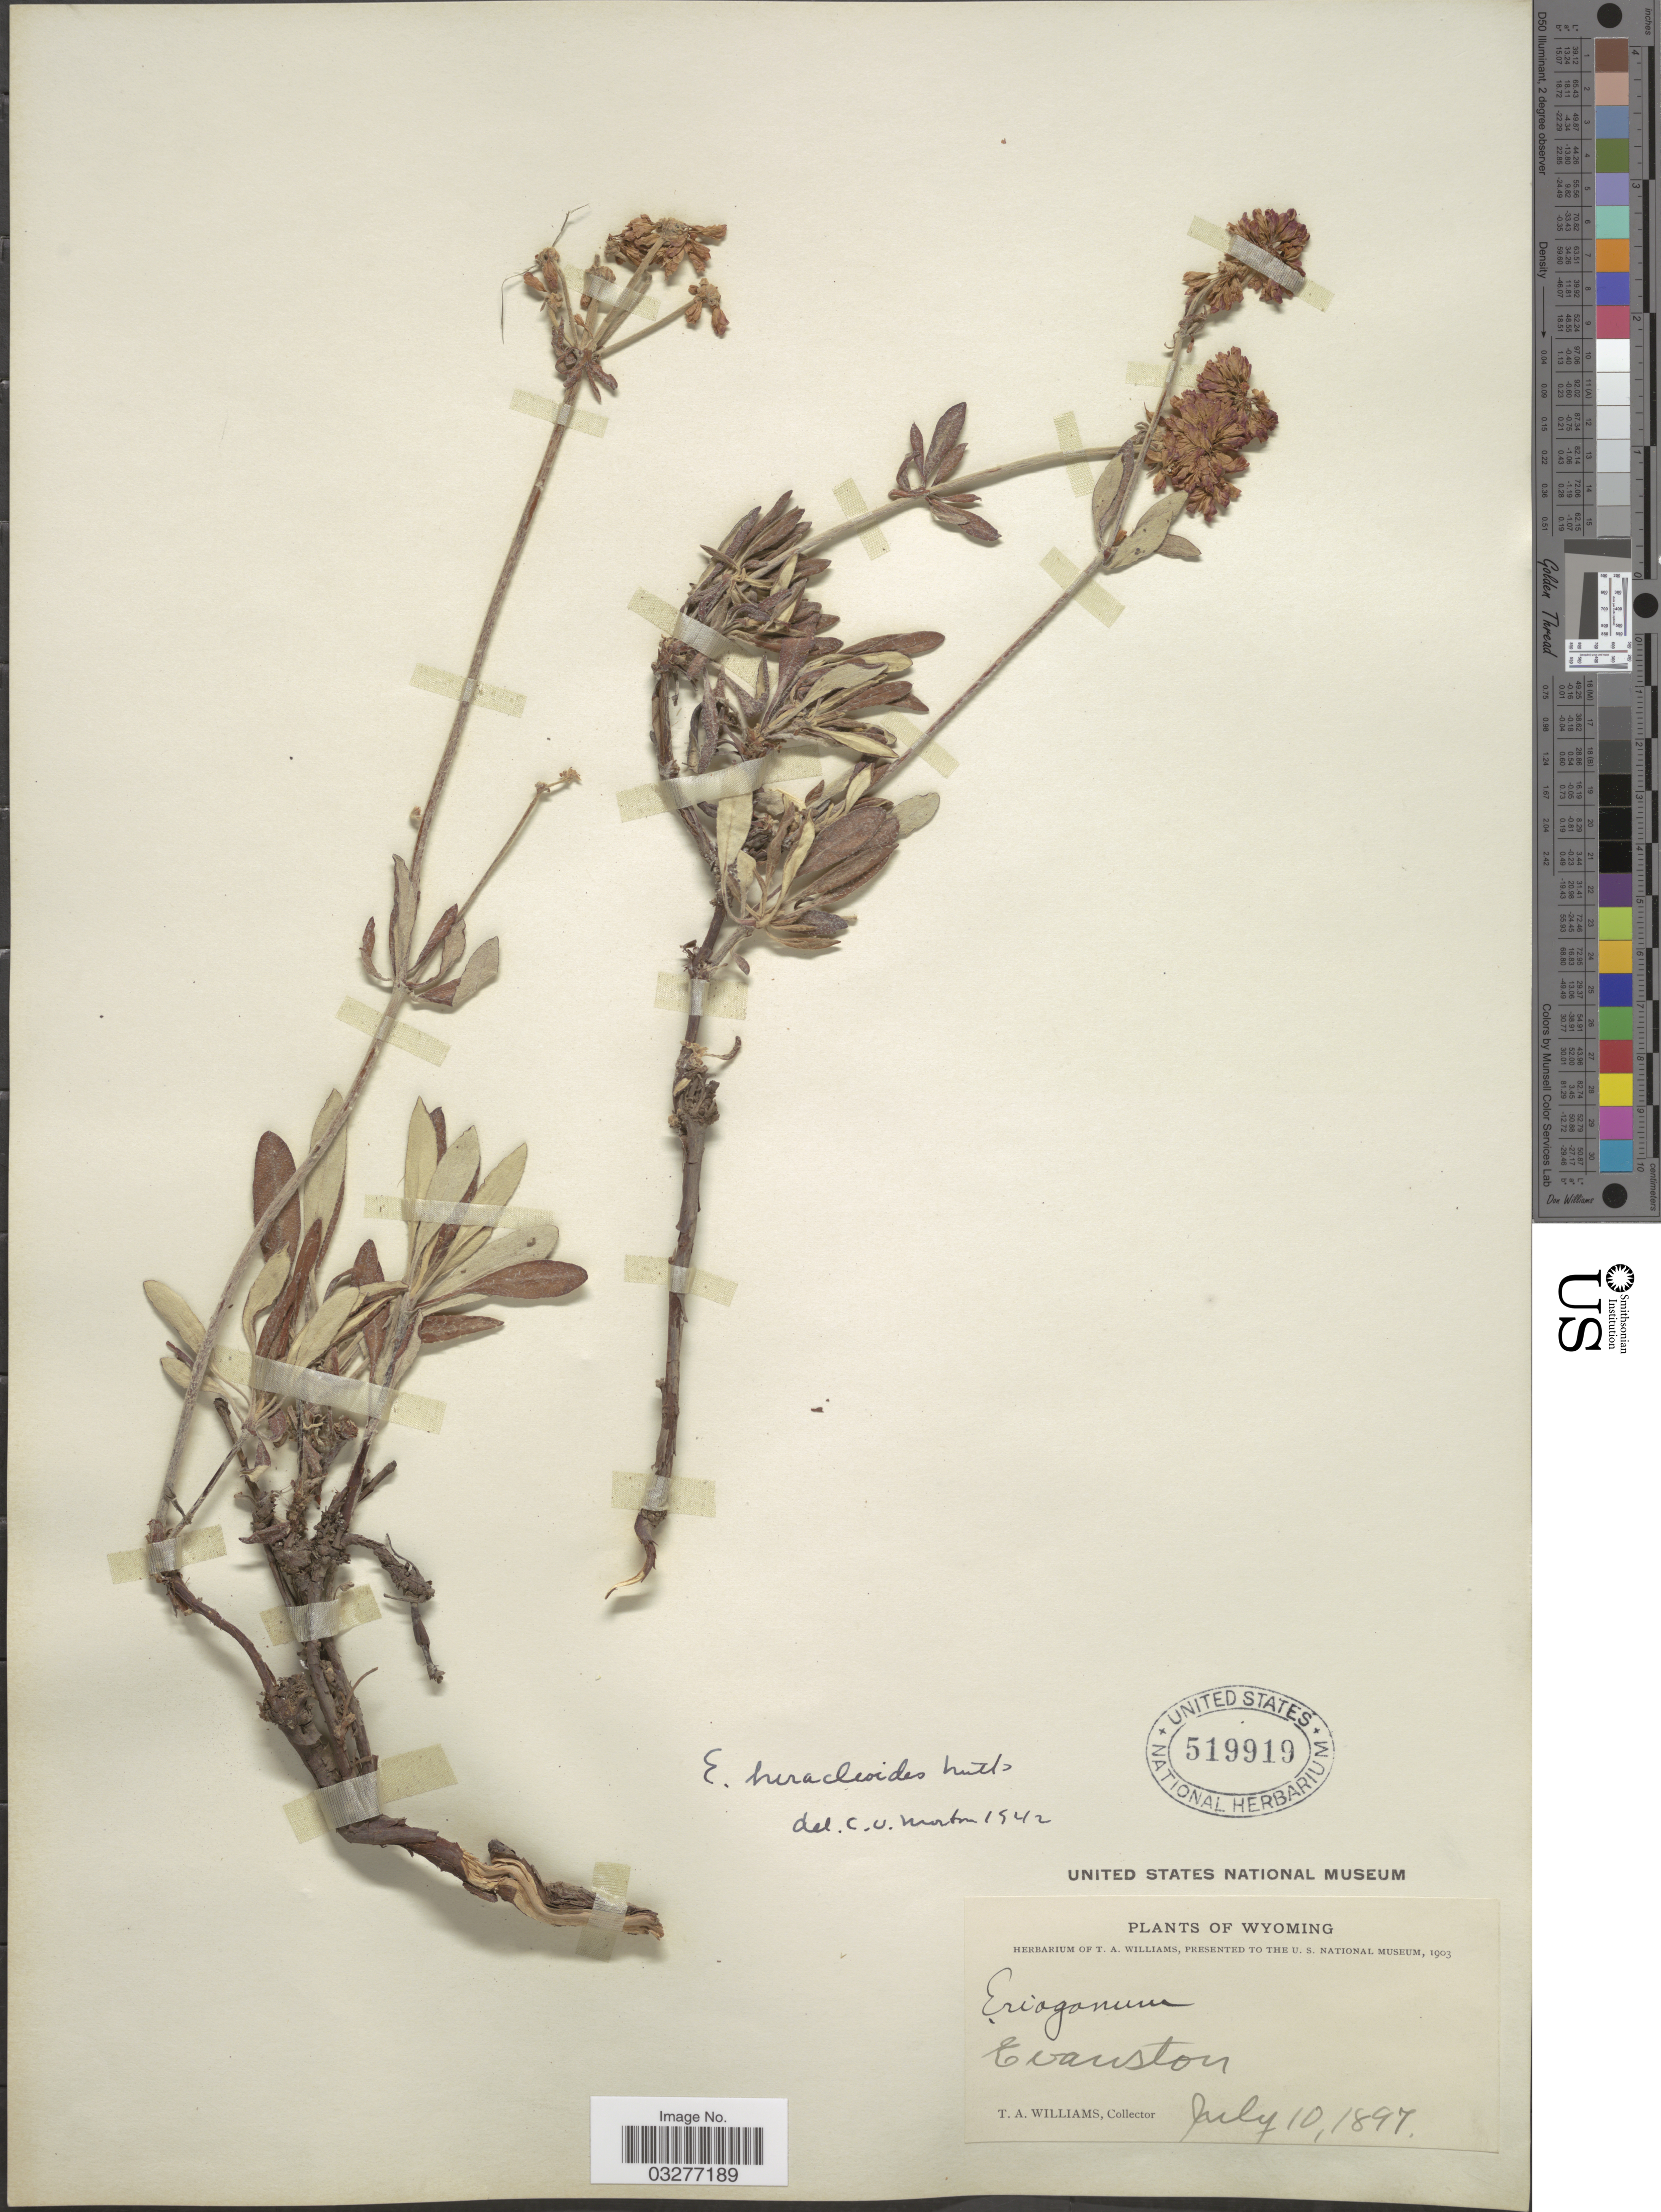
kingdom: Plantae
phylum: Tracheophyta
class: Magnoliopsida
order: Caryophyllales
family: Polygonaceae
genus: Eriogonum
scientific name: Eriogonum heracleoides var. heracleoides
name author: Nutt.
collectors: T. Williams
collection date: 1897-07-10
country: United States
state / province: Wyoming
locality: Evanston.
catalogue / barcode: US 519919